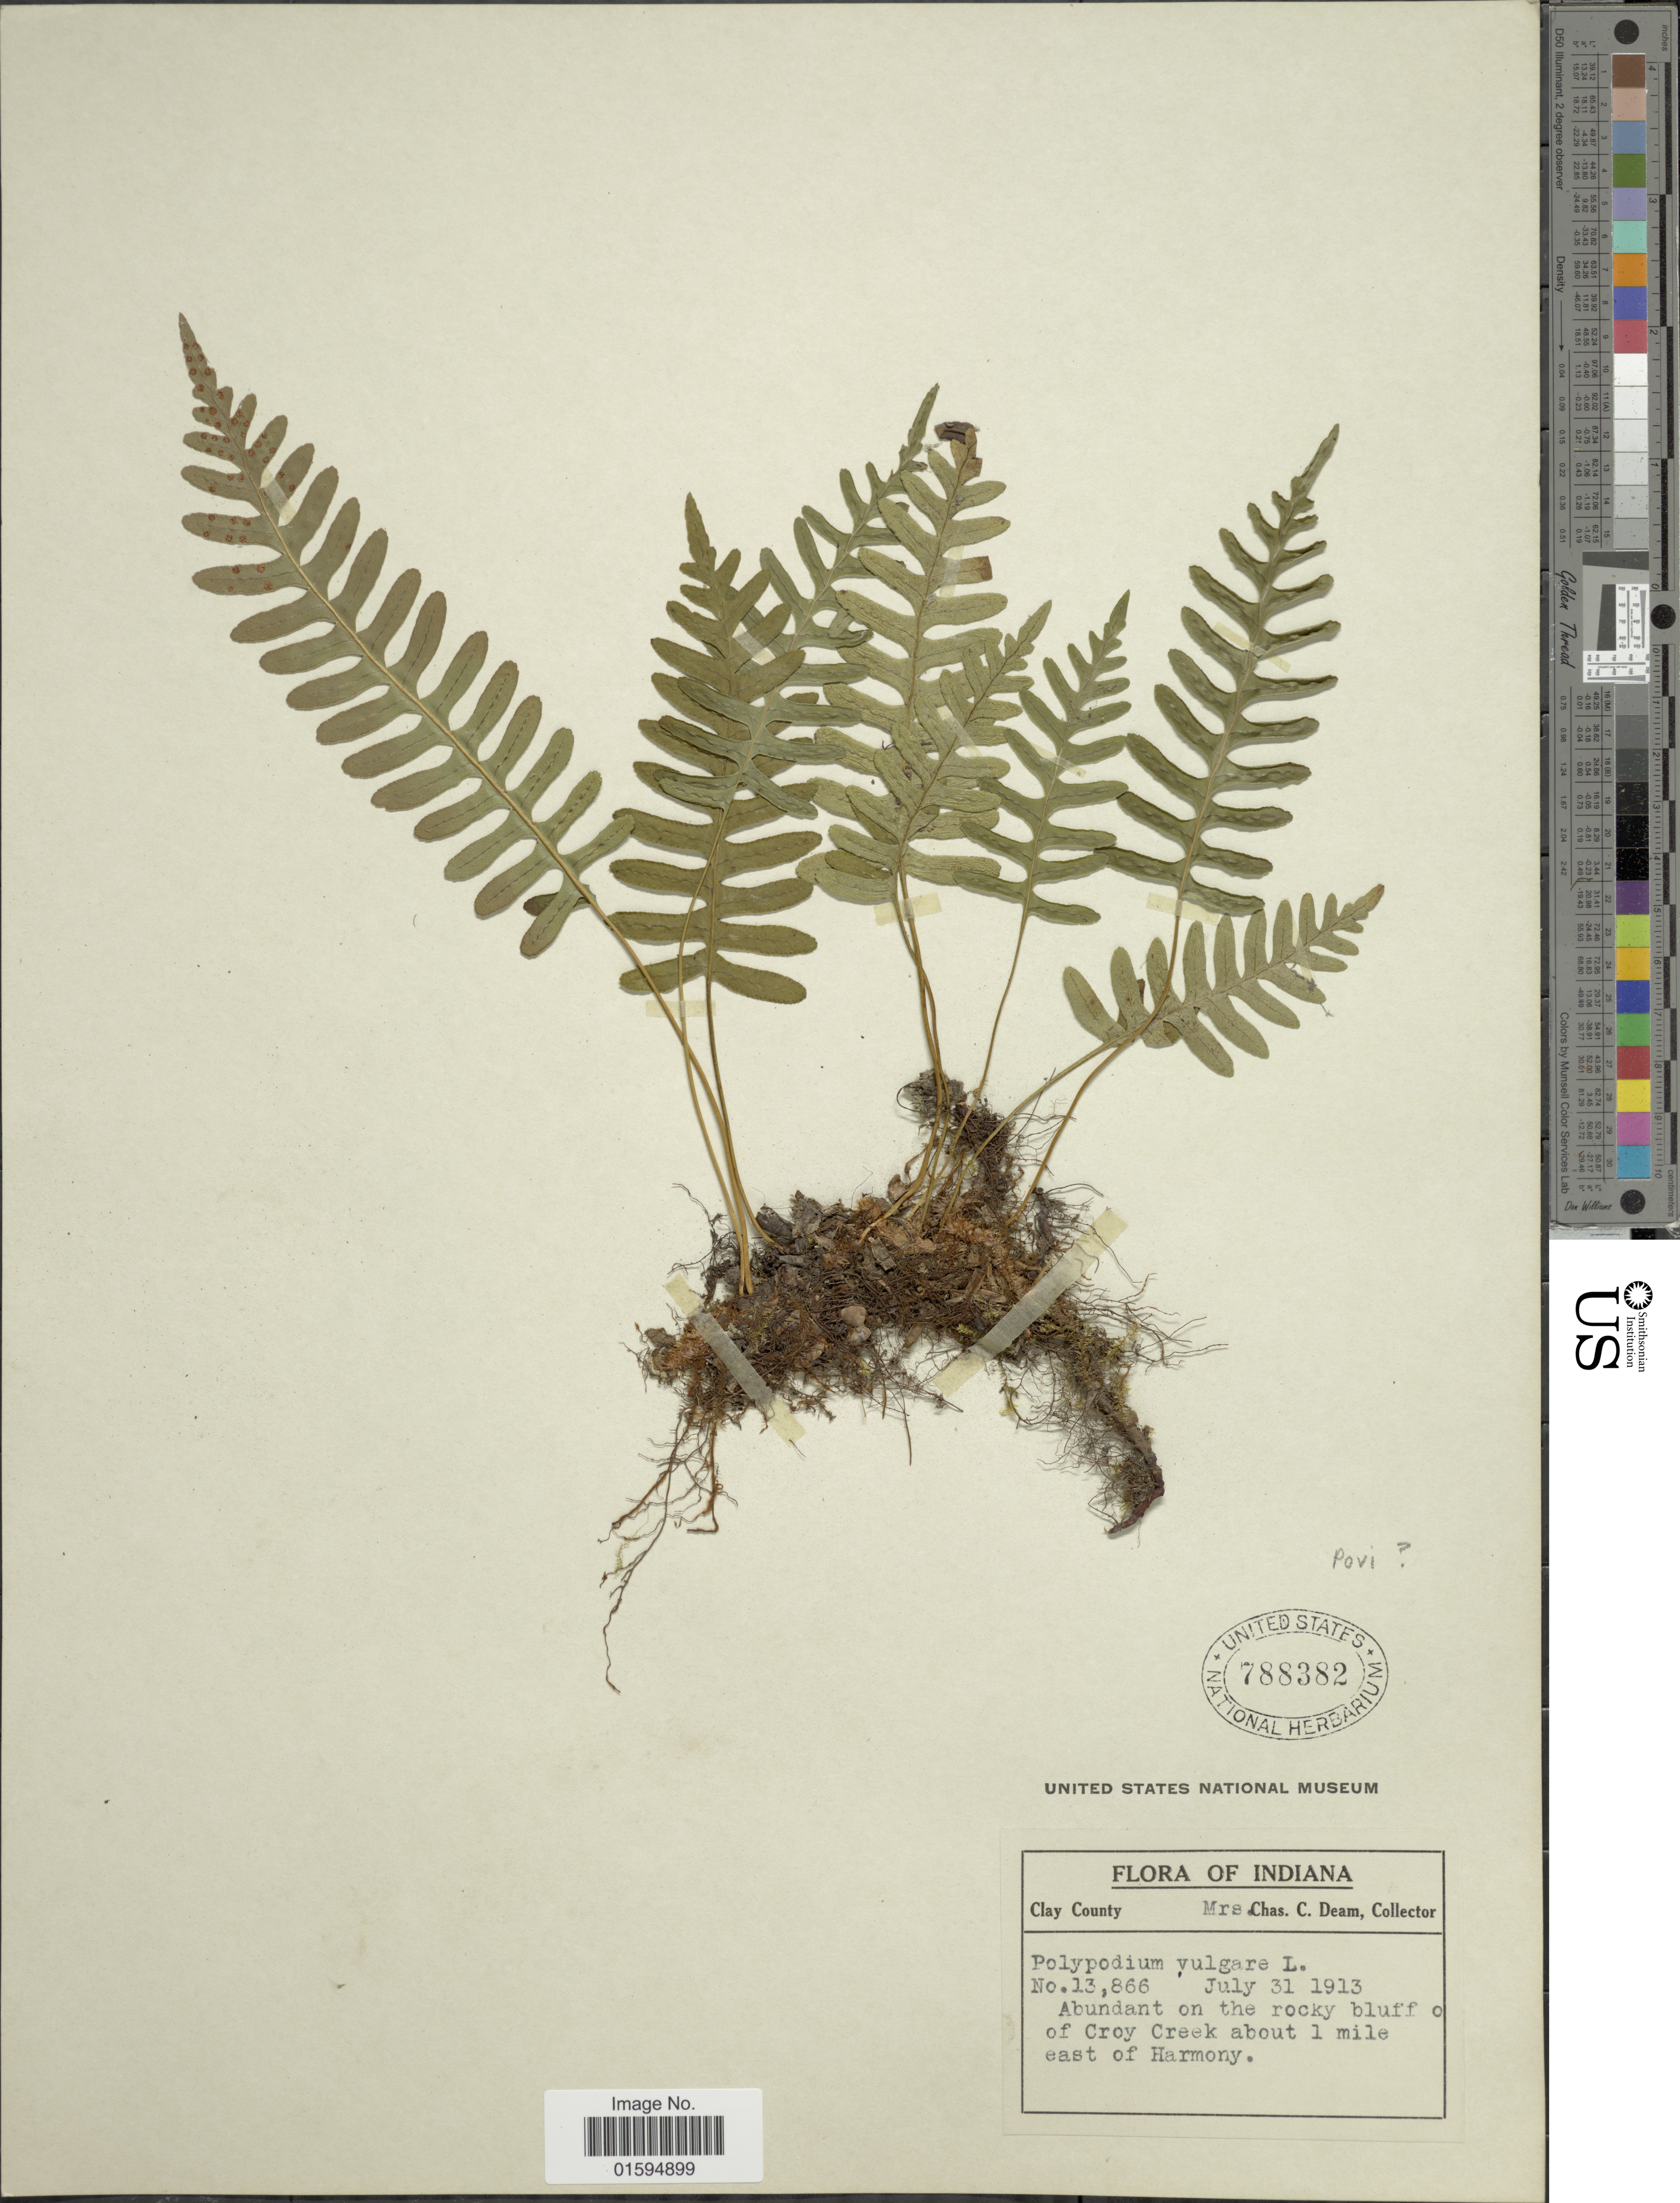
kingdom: Plantae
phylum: Tracheophyta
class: Polypodiopsida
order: Polypodiales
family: Polypodiaceae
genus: Polypodium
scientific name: Polypodium virginianum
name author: L.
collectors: S. A. Deam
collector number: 13866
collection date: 1913-07-31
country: United States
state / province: Indiana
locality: Clay County, Abundant on the rocky bluff of Croy Creek about 1 miles east of Harmony.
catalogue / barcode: US 788382